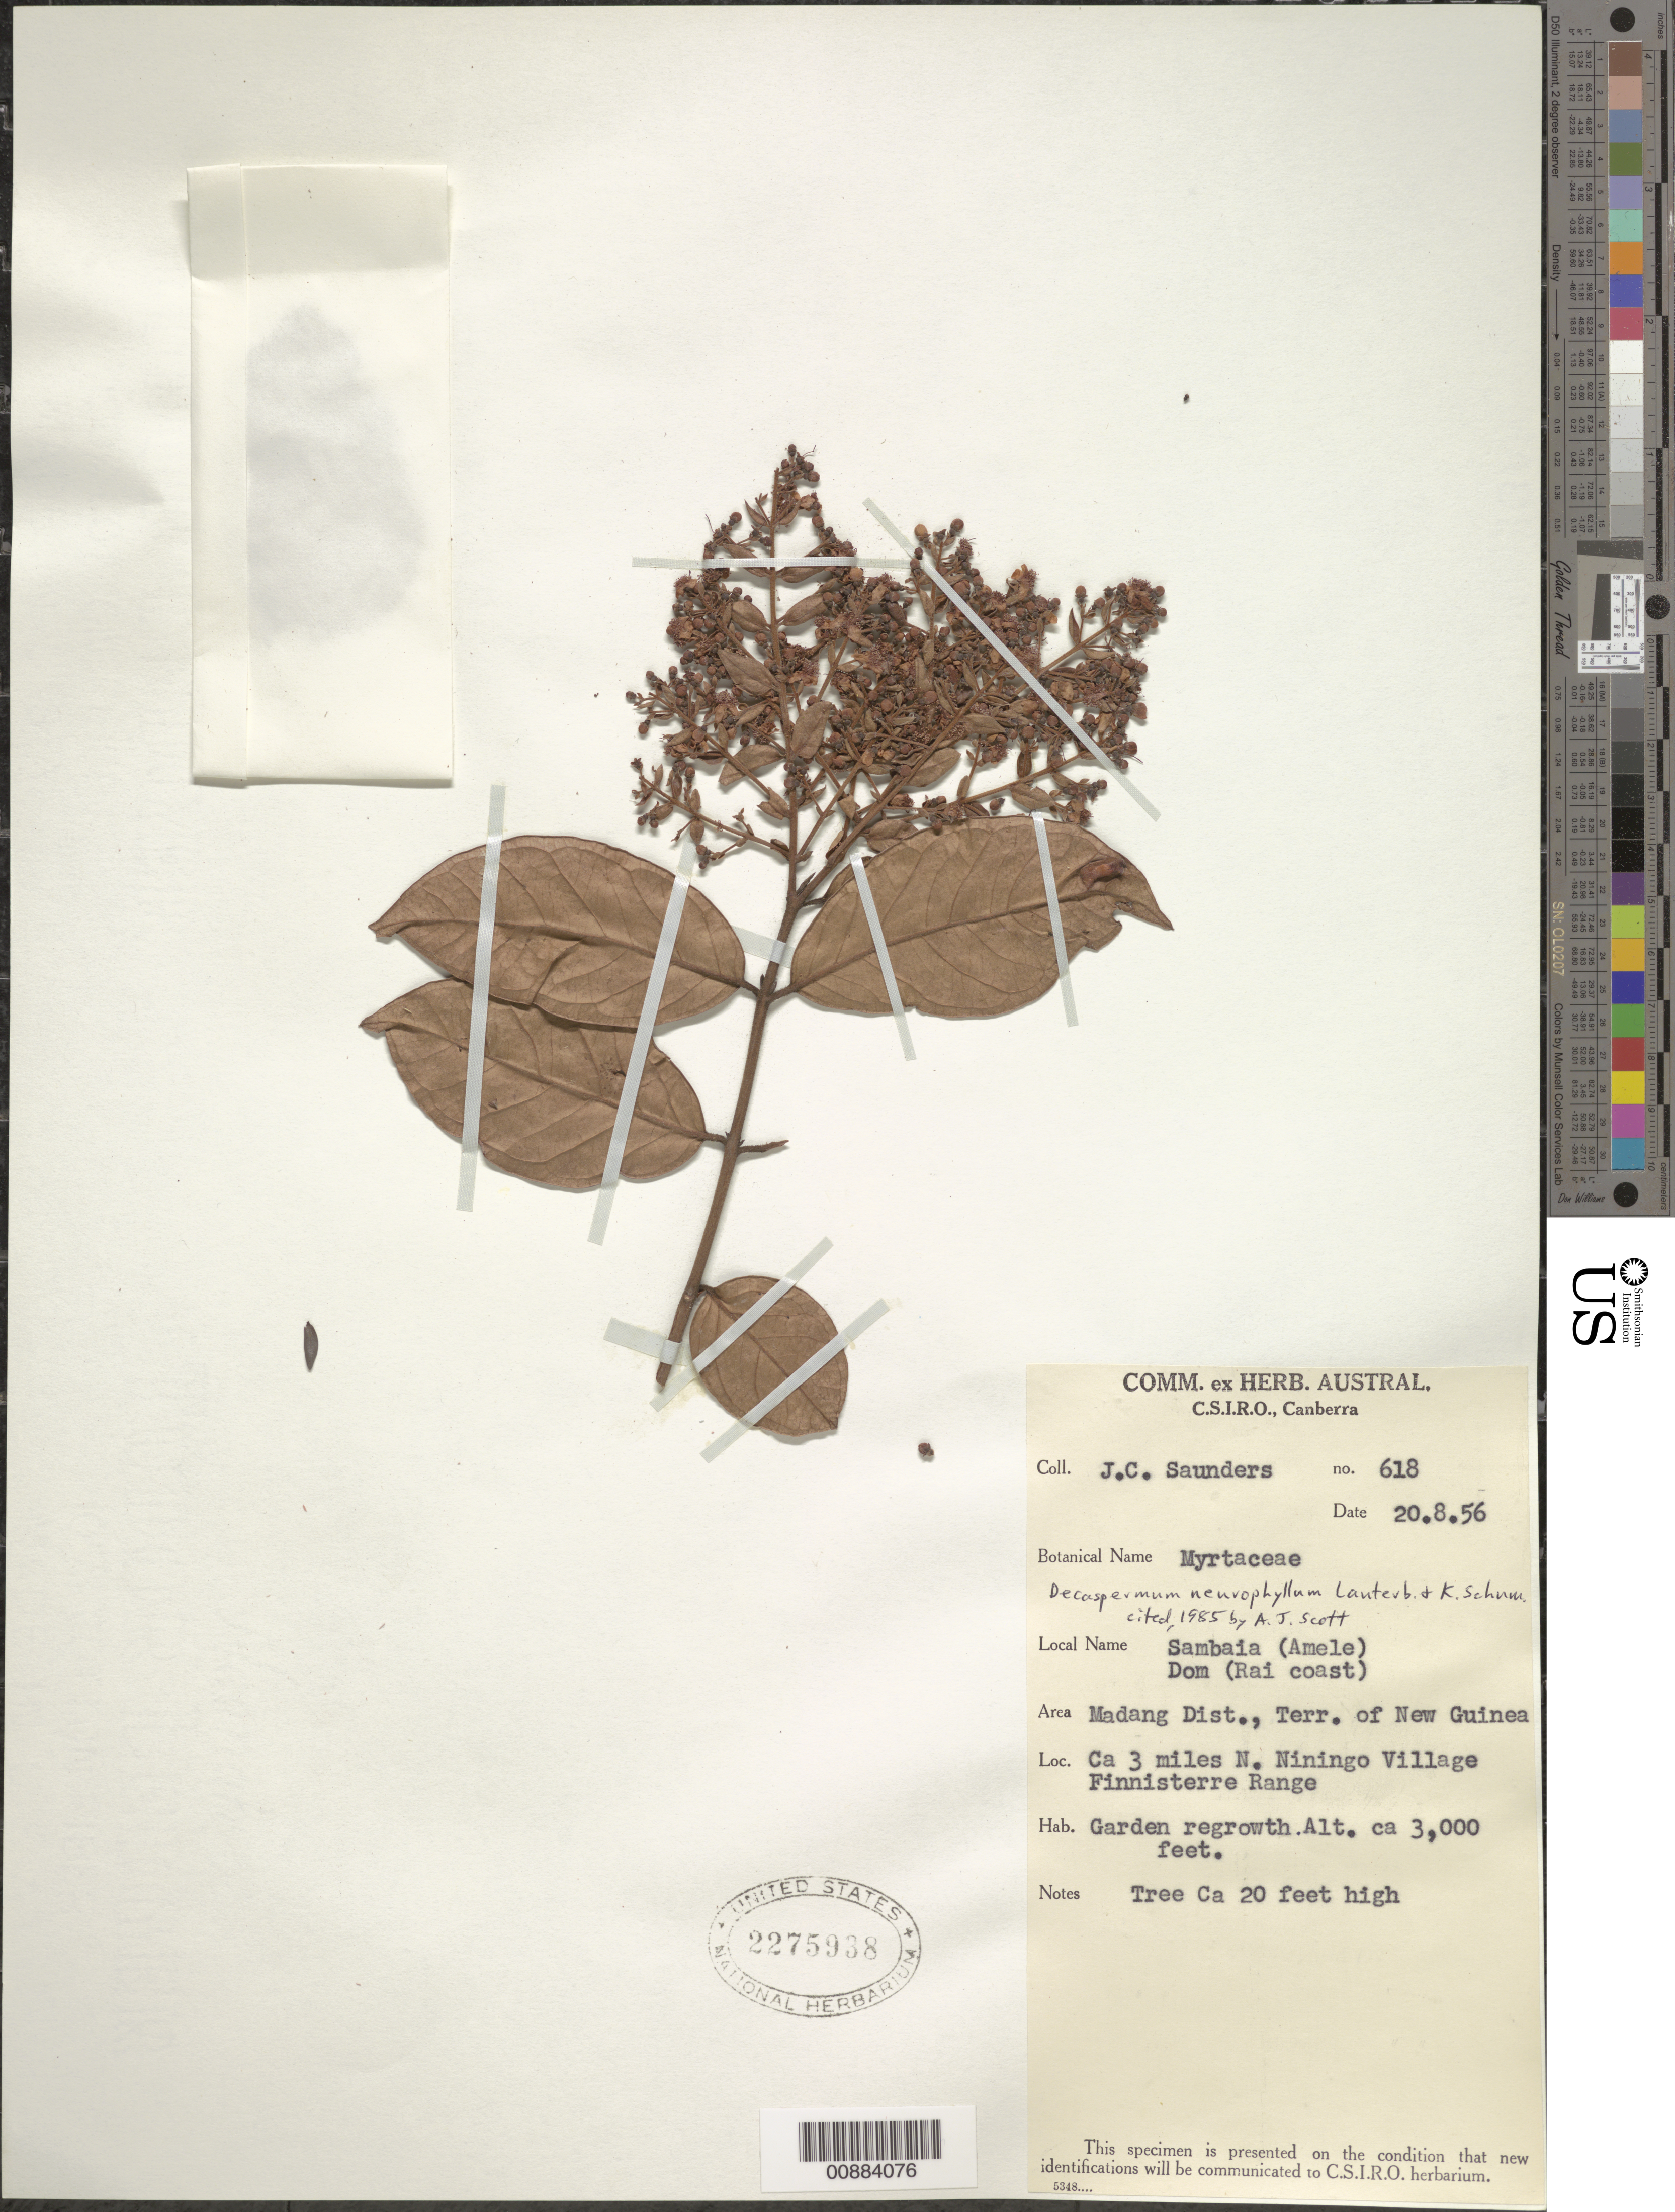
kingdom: Plantae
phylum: Tracheophyta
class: Magnoliopsida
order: Myrtales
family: Myrtaceae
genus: Decaspermum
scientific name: Decaspermum neurophyllum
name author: K. Schum. & Lauterb.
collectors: J. C. Saunders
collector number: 618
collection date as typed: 20 Aug 1956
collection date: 1956-08-20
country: Papua New Guinea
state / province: Madang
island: New Guinea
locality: Ca. 3 mi. N Niningo Village Finnisterre Range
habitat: garden regrowth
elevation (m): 914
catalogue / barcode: US 2275938